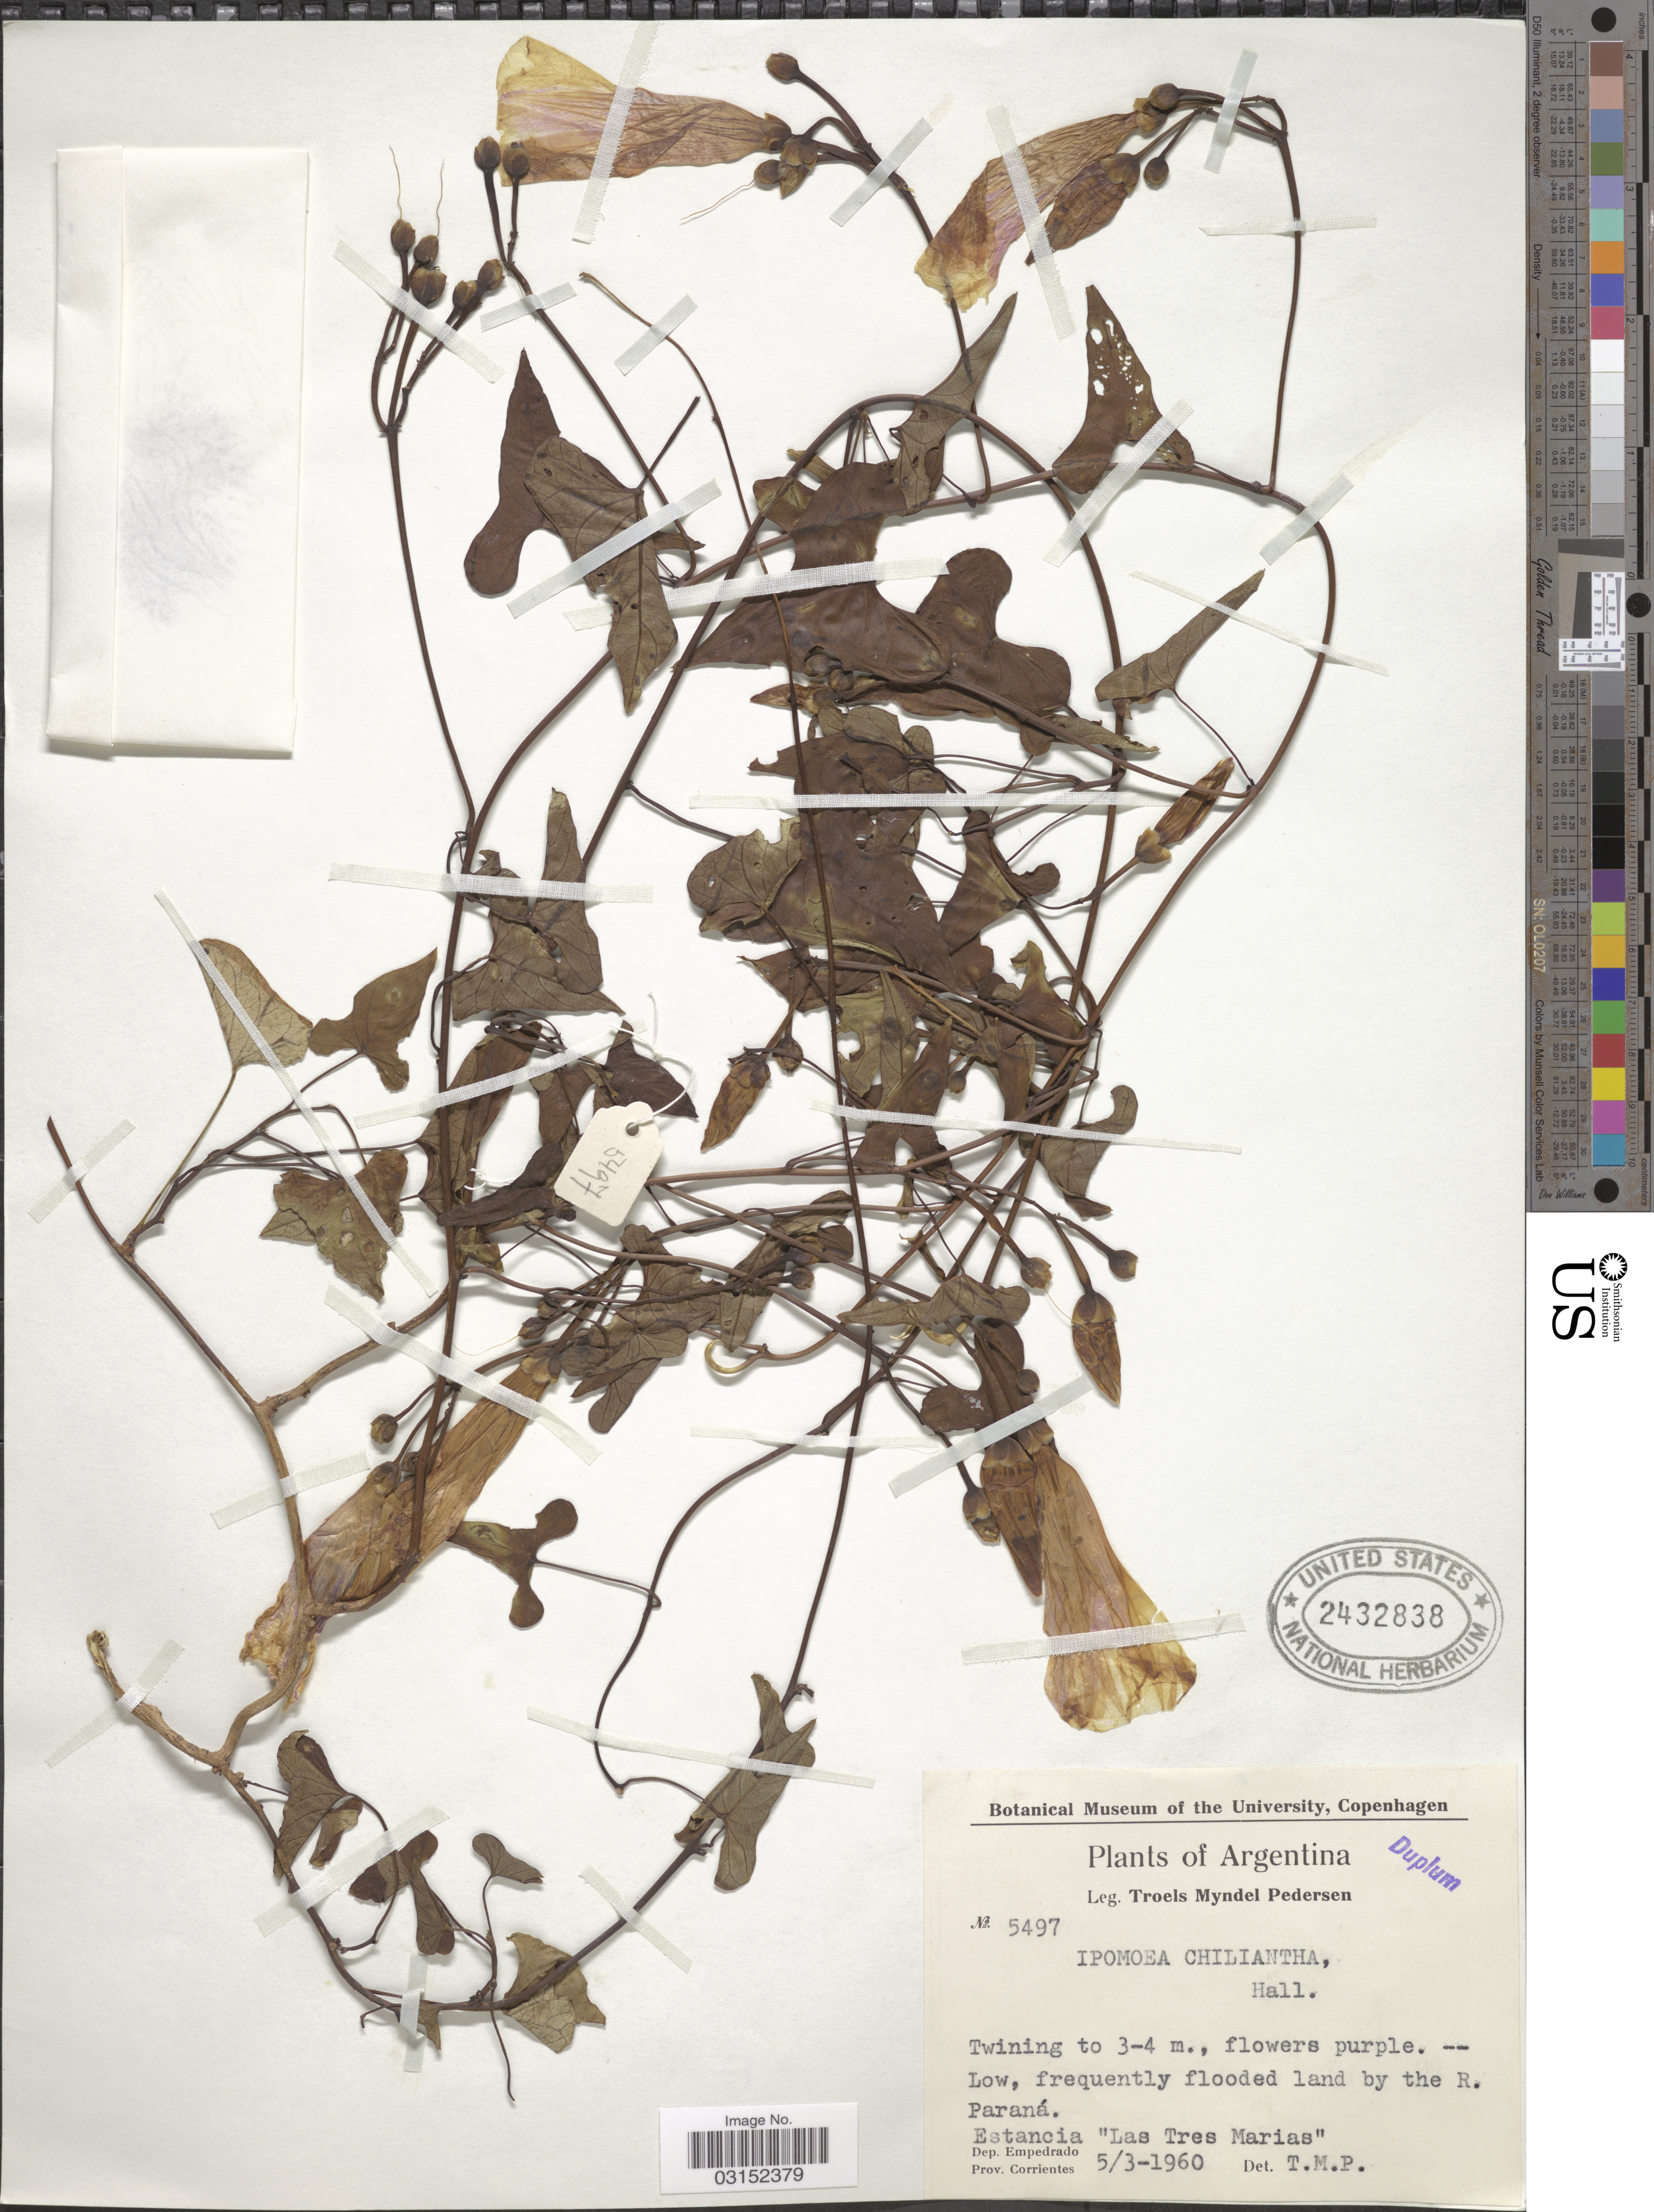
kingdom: Plantae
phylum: Tracheophyta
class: Magnoliopsida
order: Solanales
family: Convolvulaceae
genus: Ipomoea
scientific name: Ipomoea chiliantha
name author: Hallier f.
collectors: T. Pederson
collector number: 5497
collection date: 1960-03-05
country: Argentina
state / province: Corrientes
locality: Low, frequently flooded land by the R. Paraná, Estancia "Las Tres Maria", Dep. Empedrado, Prov. Corrientes.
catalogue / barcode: US 2432838